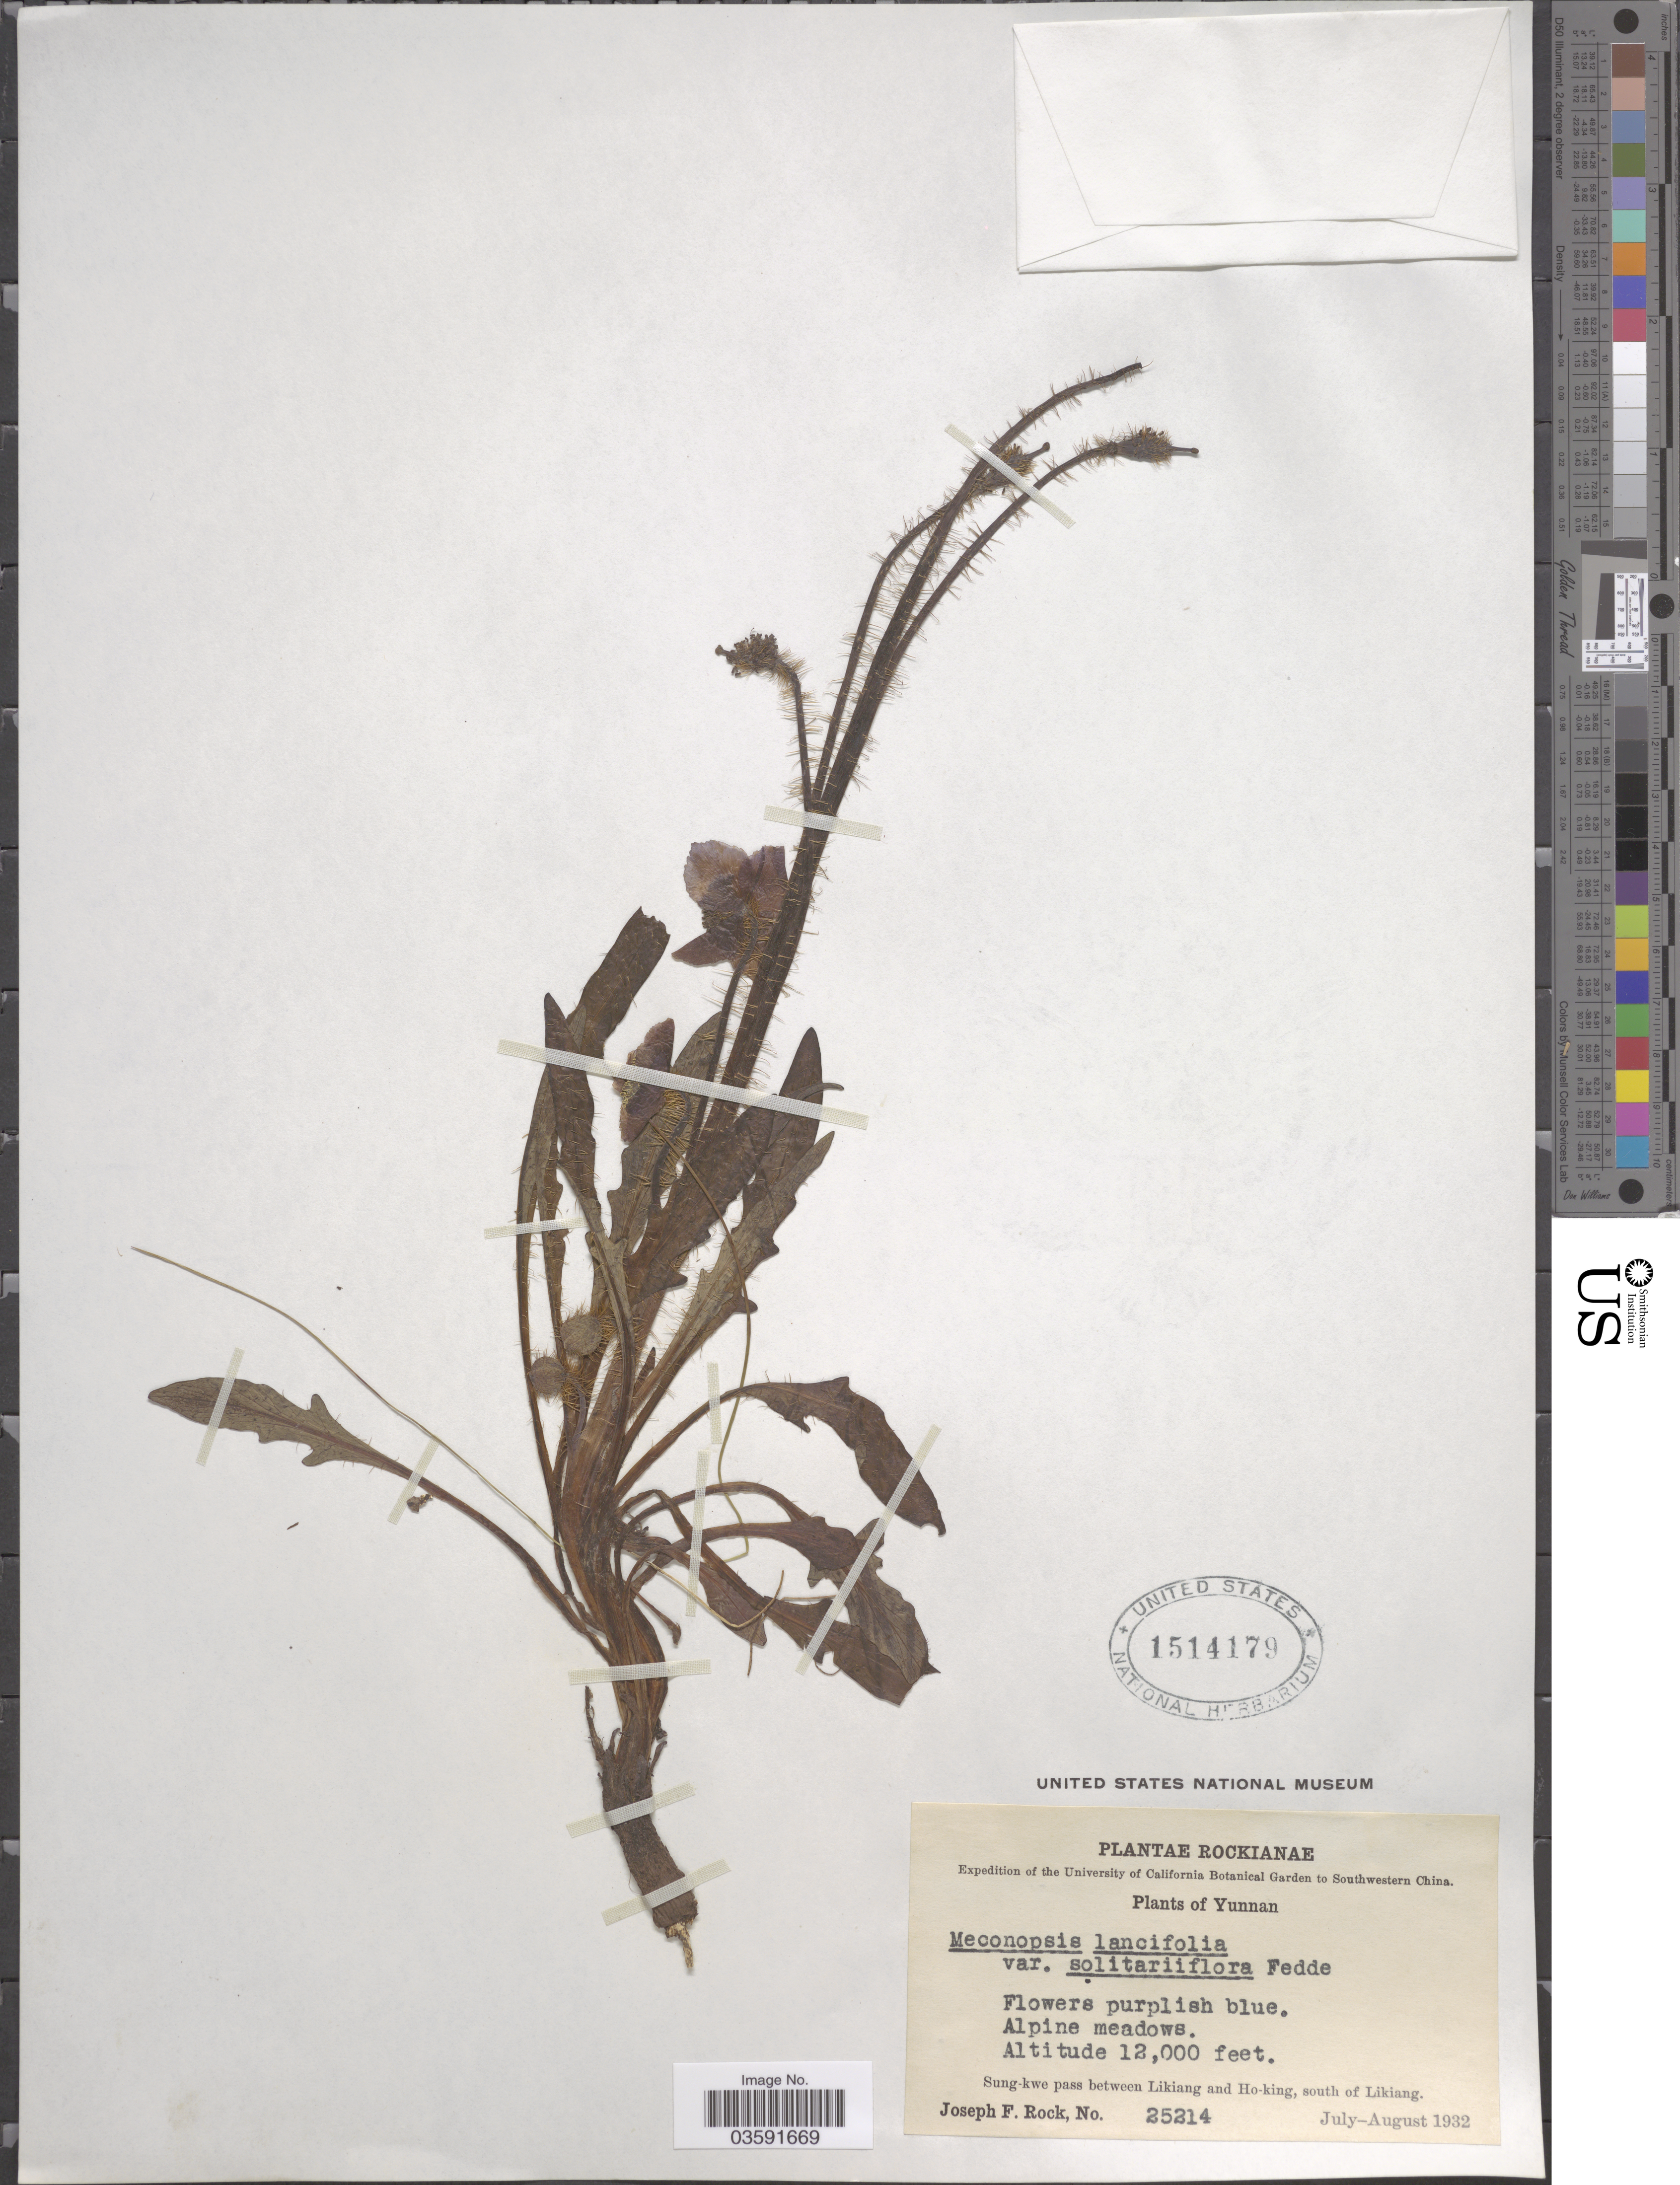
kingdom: Plantae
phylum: Tracheophyta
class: Magnoliopsida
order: Ranunculales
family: Papaveraceae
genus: Meconopsis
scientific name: Meconopsis lancifolia var. solitariifolia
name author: Fedde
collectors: J. F. Rock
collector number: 25214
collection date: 1932-07/1932-08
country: China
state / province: Yunnan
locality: Southwestern China. Sung-kwe pass between Likiang and Ho-king, south of Likiang.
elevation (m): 3658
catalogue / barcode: US 1514179